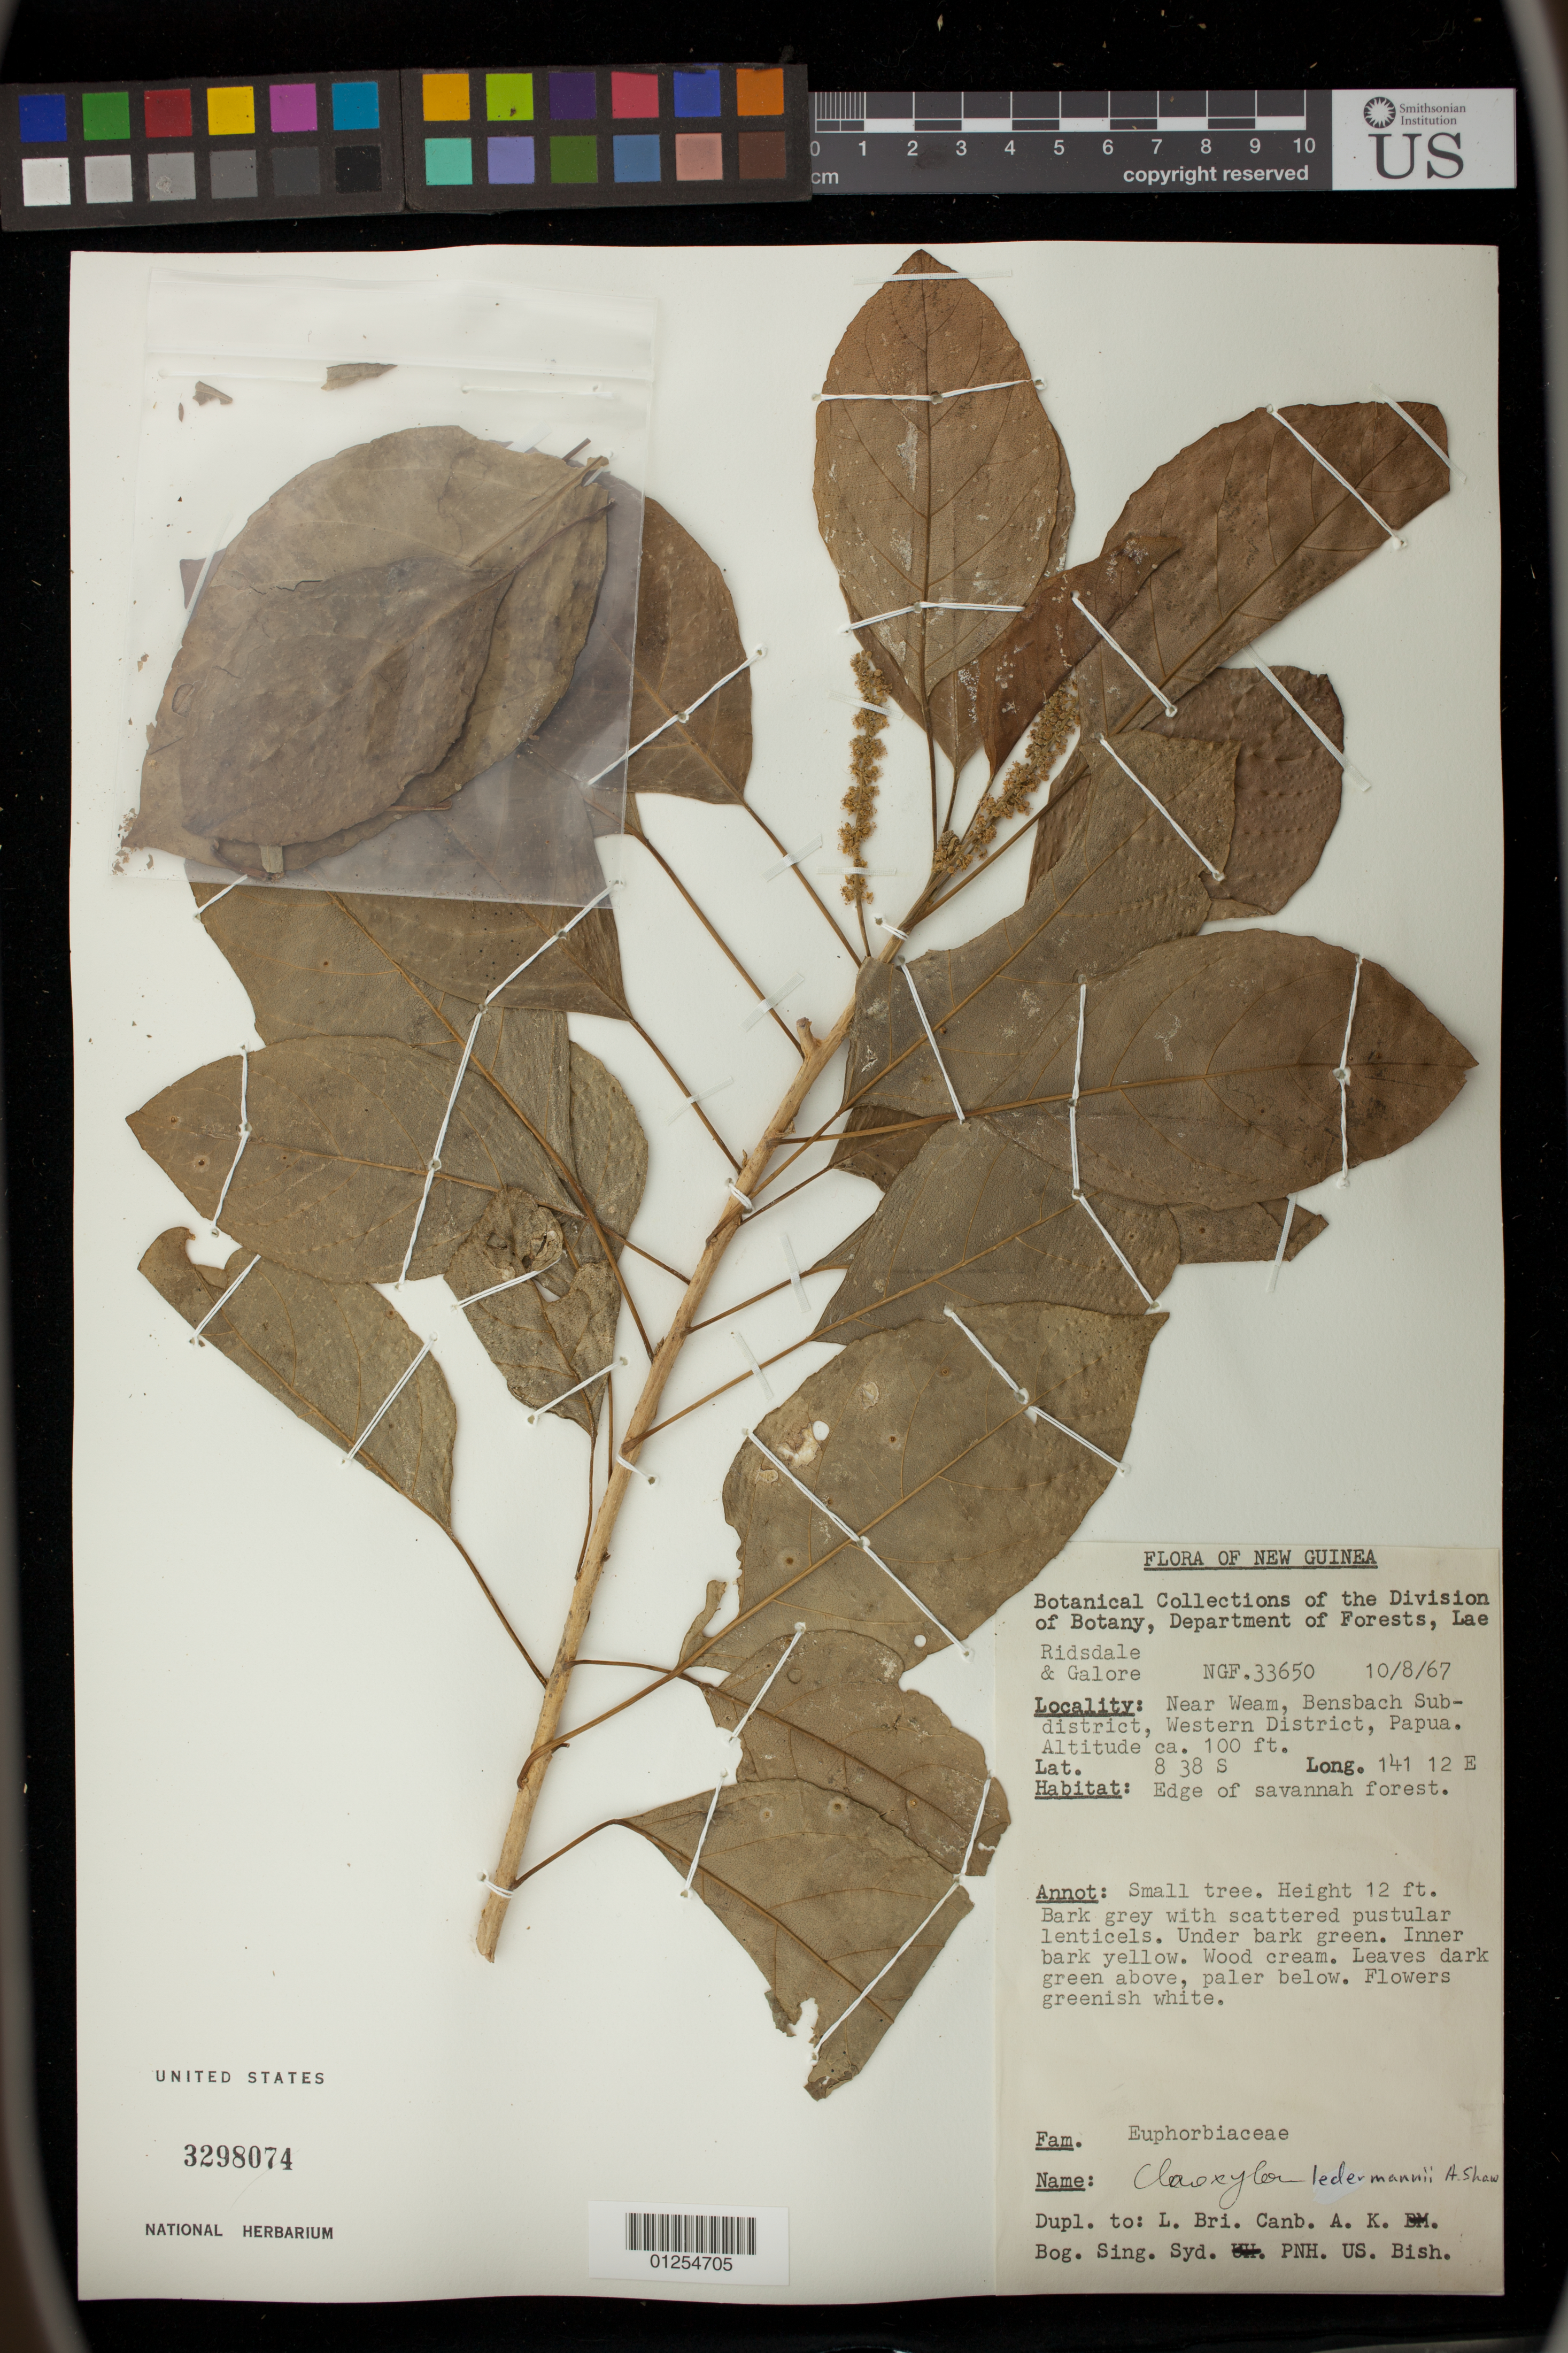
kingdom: Plantae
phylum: Tracheophyta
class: Magnoliopsida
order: Malpighiales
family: Euphorbiaceae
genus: Claoxylon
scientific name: Claoxylon ledermannii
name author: Airy Shaw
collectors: -. Ridsdale & -. Galore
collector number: NGF.33650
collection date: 1967-08-10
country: Papua New Guinea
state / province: Western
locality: Near Weam, Bensbach Sub-district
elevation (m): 30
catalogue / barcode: US 3298074